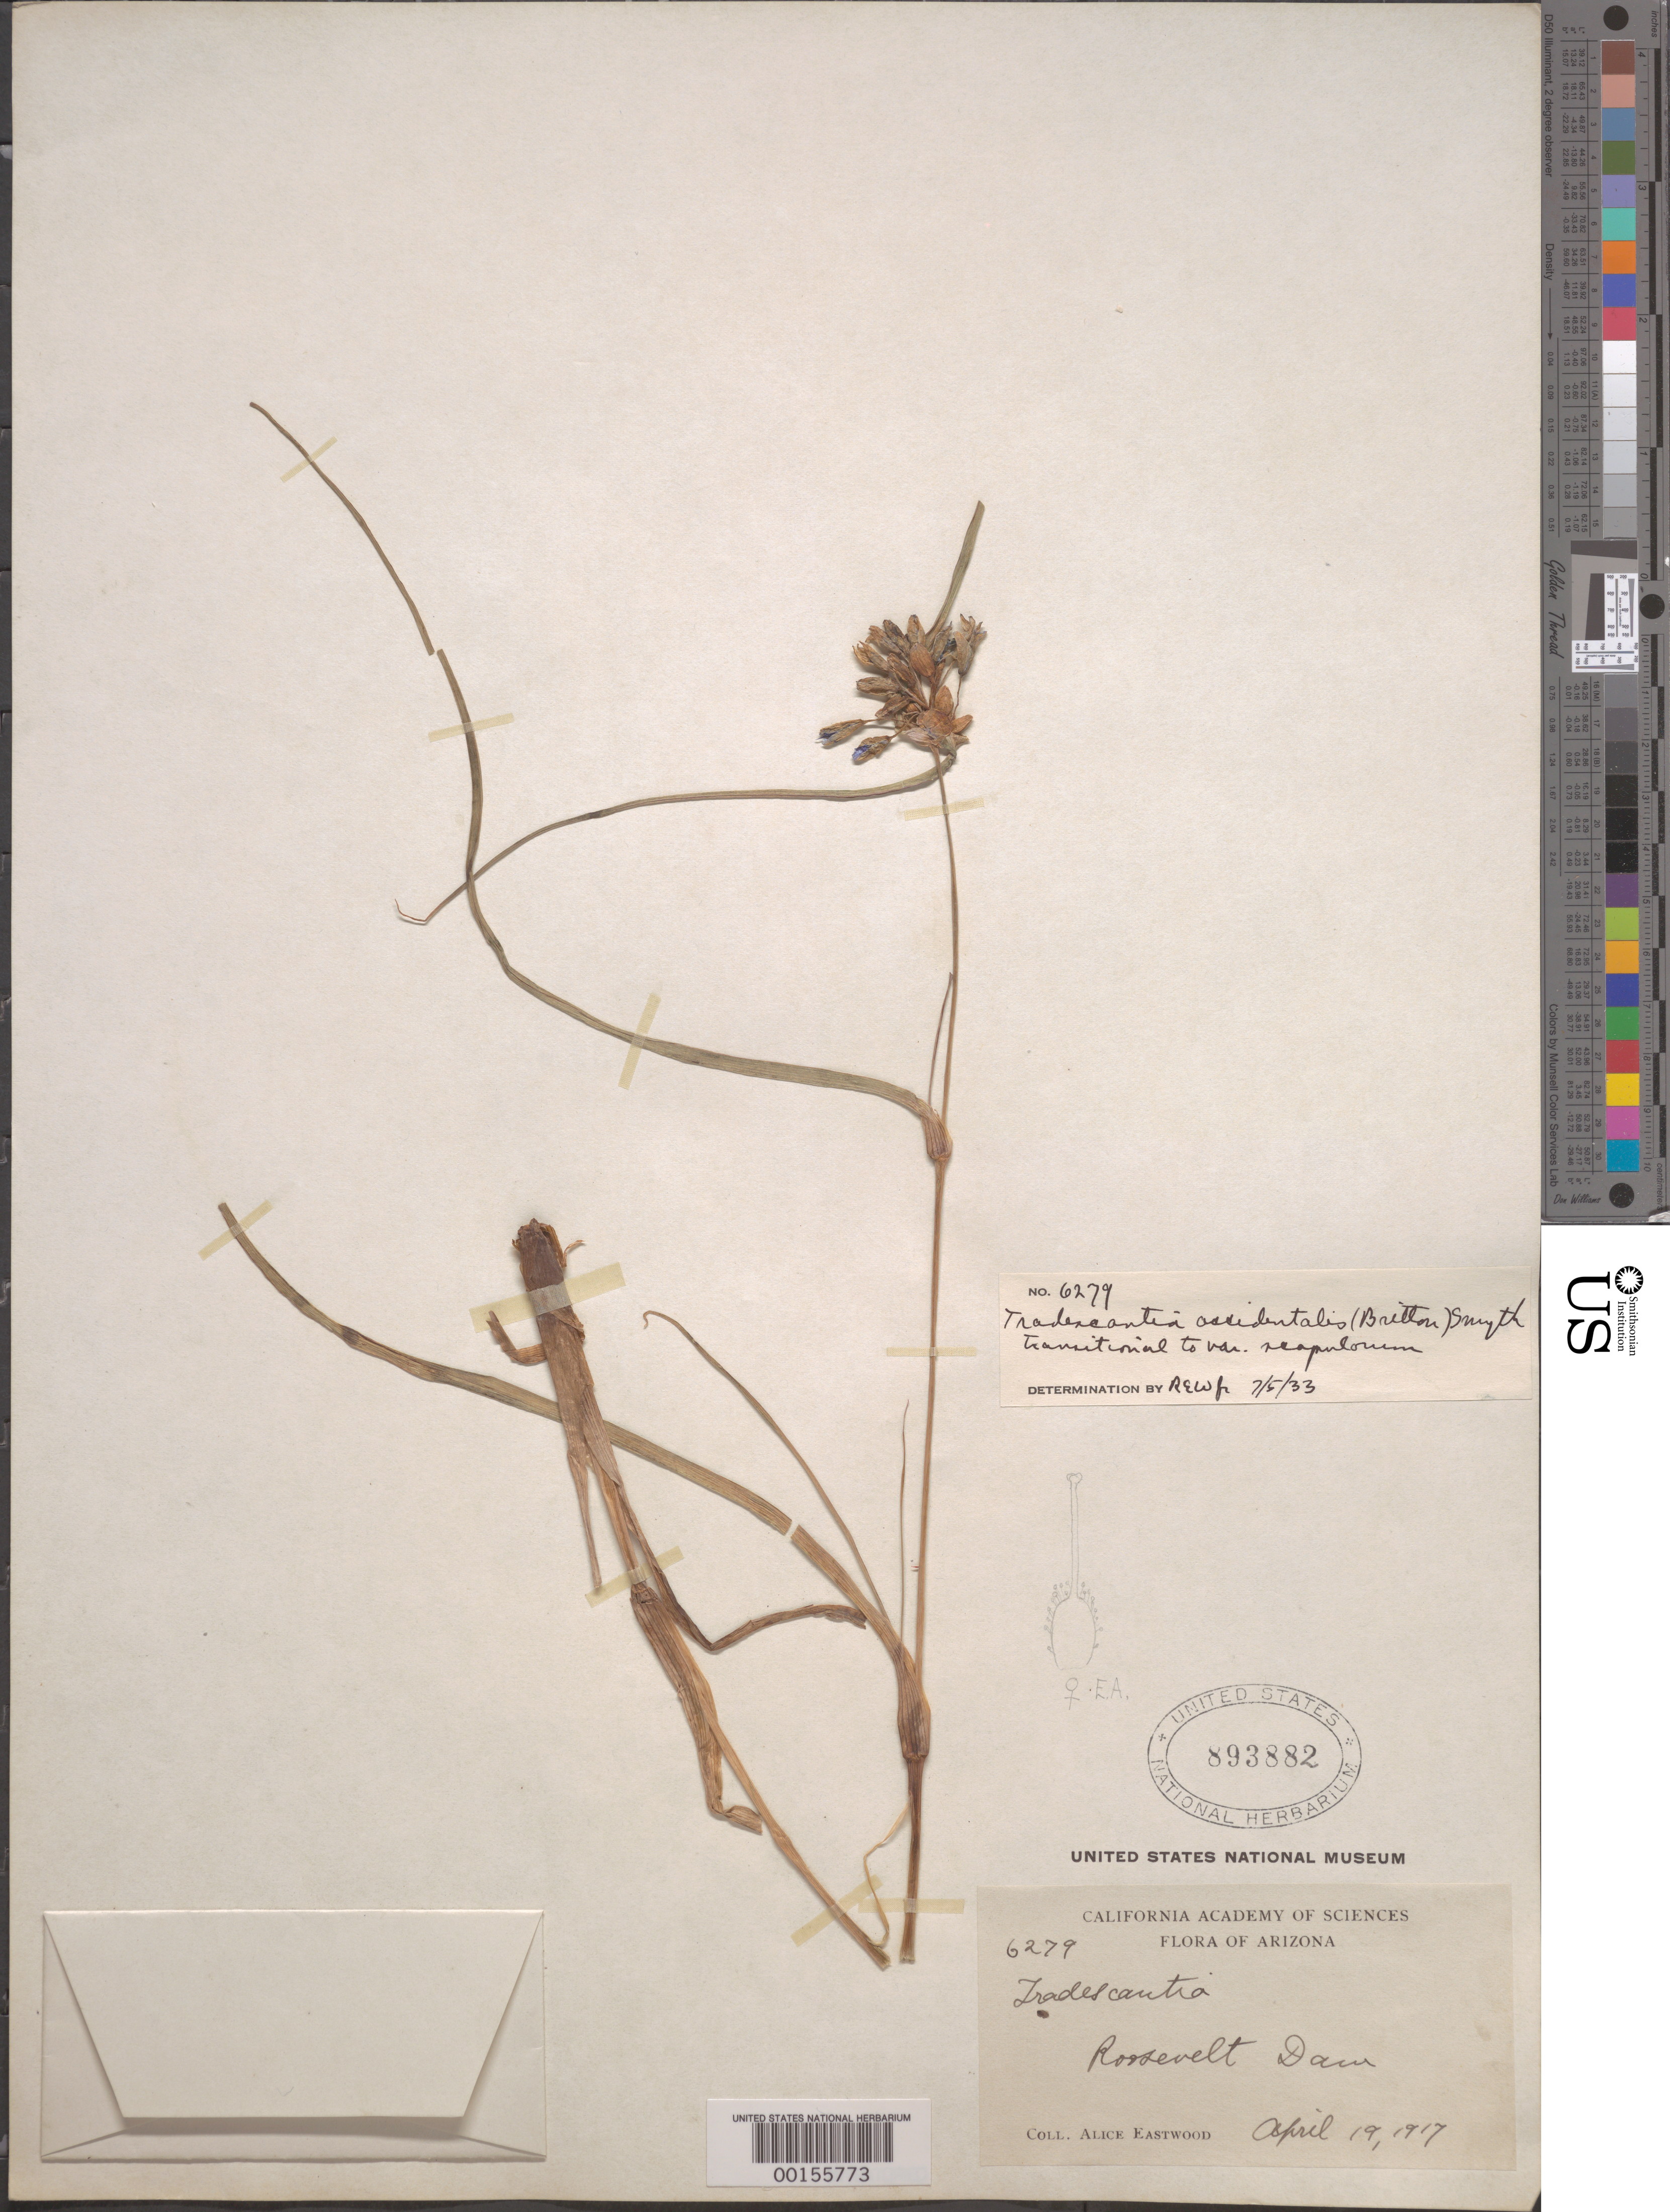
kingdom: Plantae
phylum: Tracheophyta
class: Liliopsida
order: Commelinales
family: Commelinaceae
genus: Tradescantia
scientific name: Tradescantia occidentalis var. scopulorum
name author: (Rose) E.S. Anderson & Woodson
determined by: Woodward, R. E.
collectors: A. Eastwood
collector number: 6279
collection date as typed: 19 Apr 1917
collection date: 1917-04-19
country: United States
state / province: Arizona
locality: Roosevelt dam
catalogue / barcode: US 893882